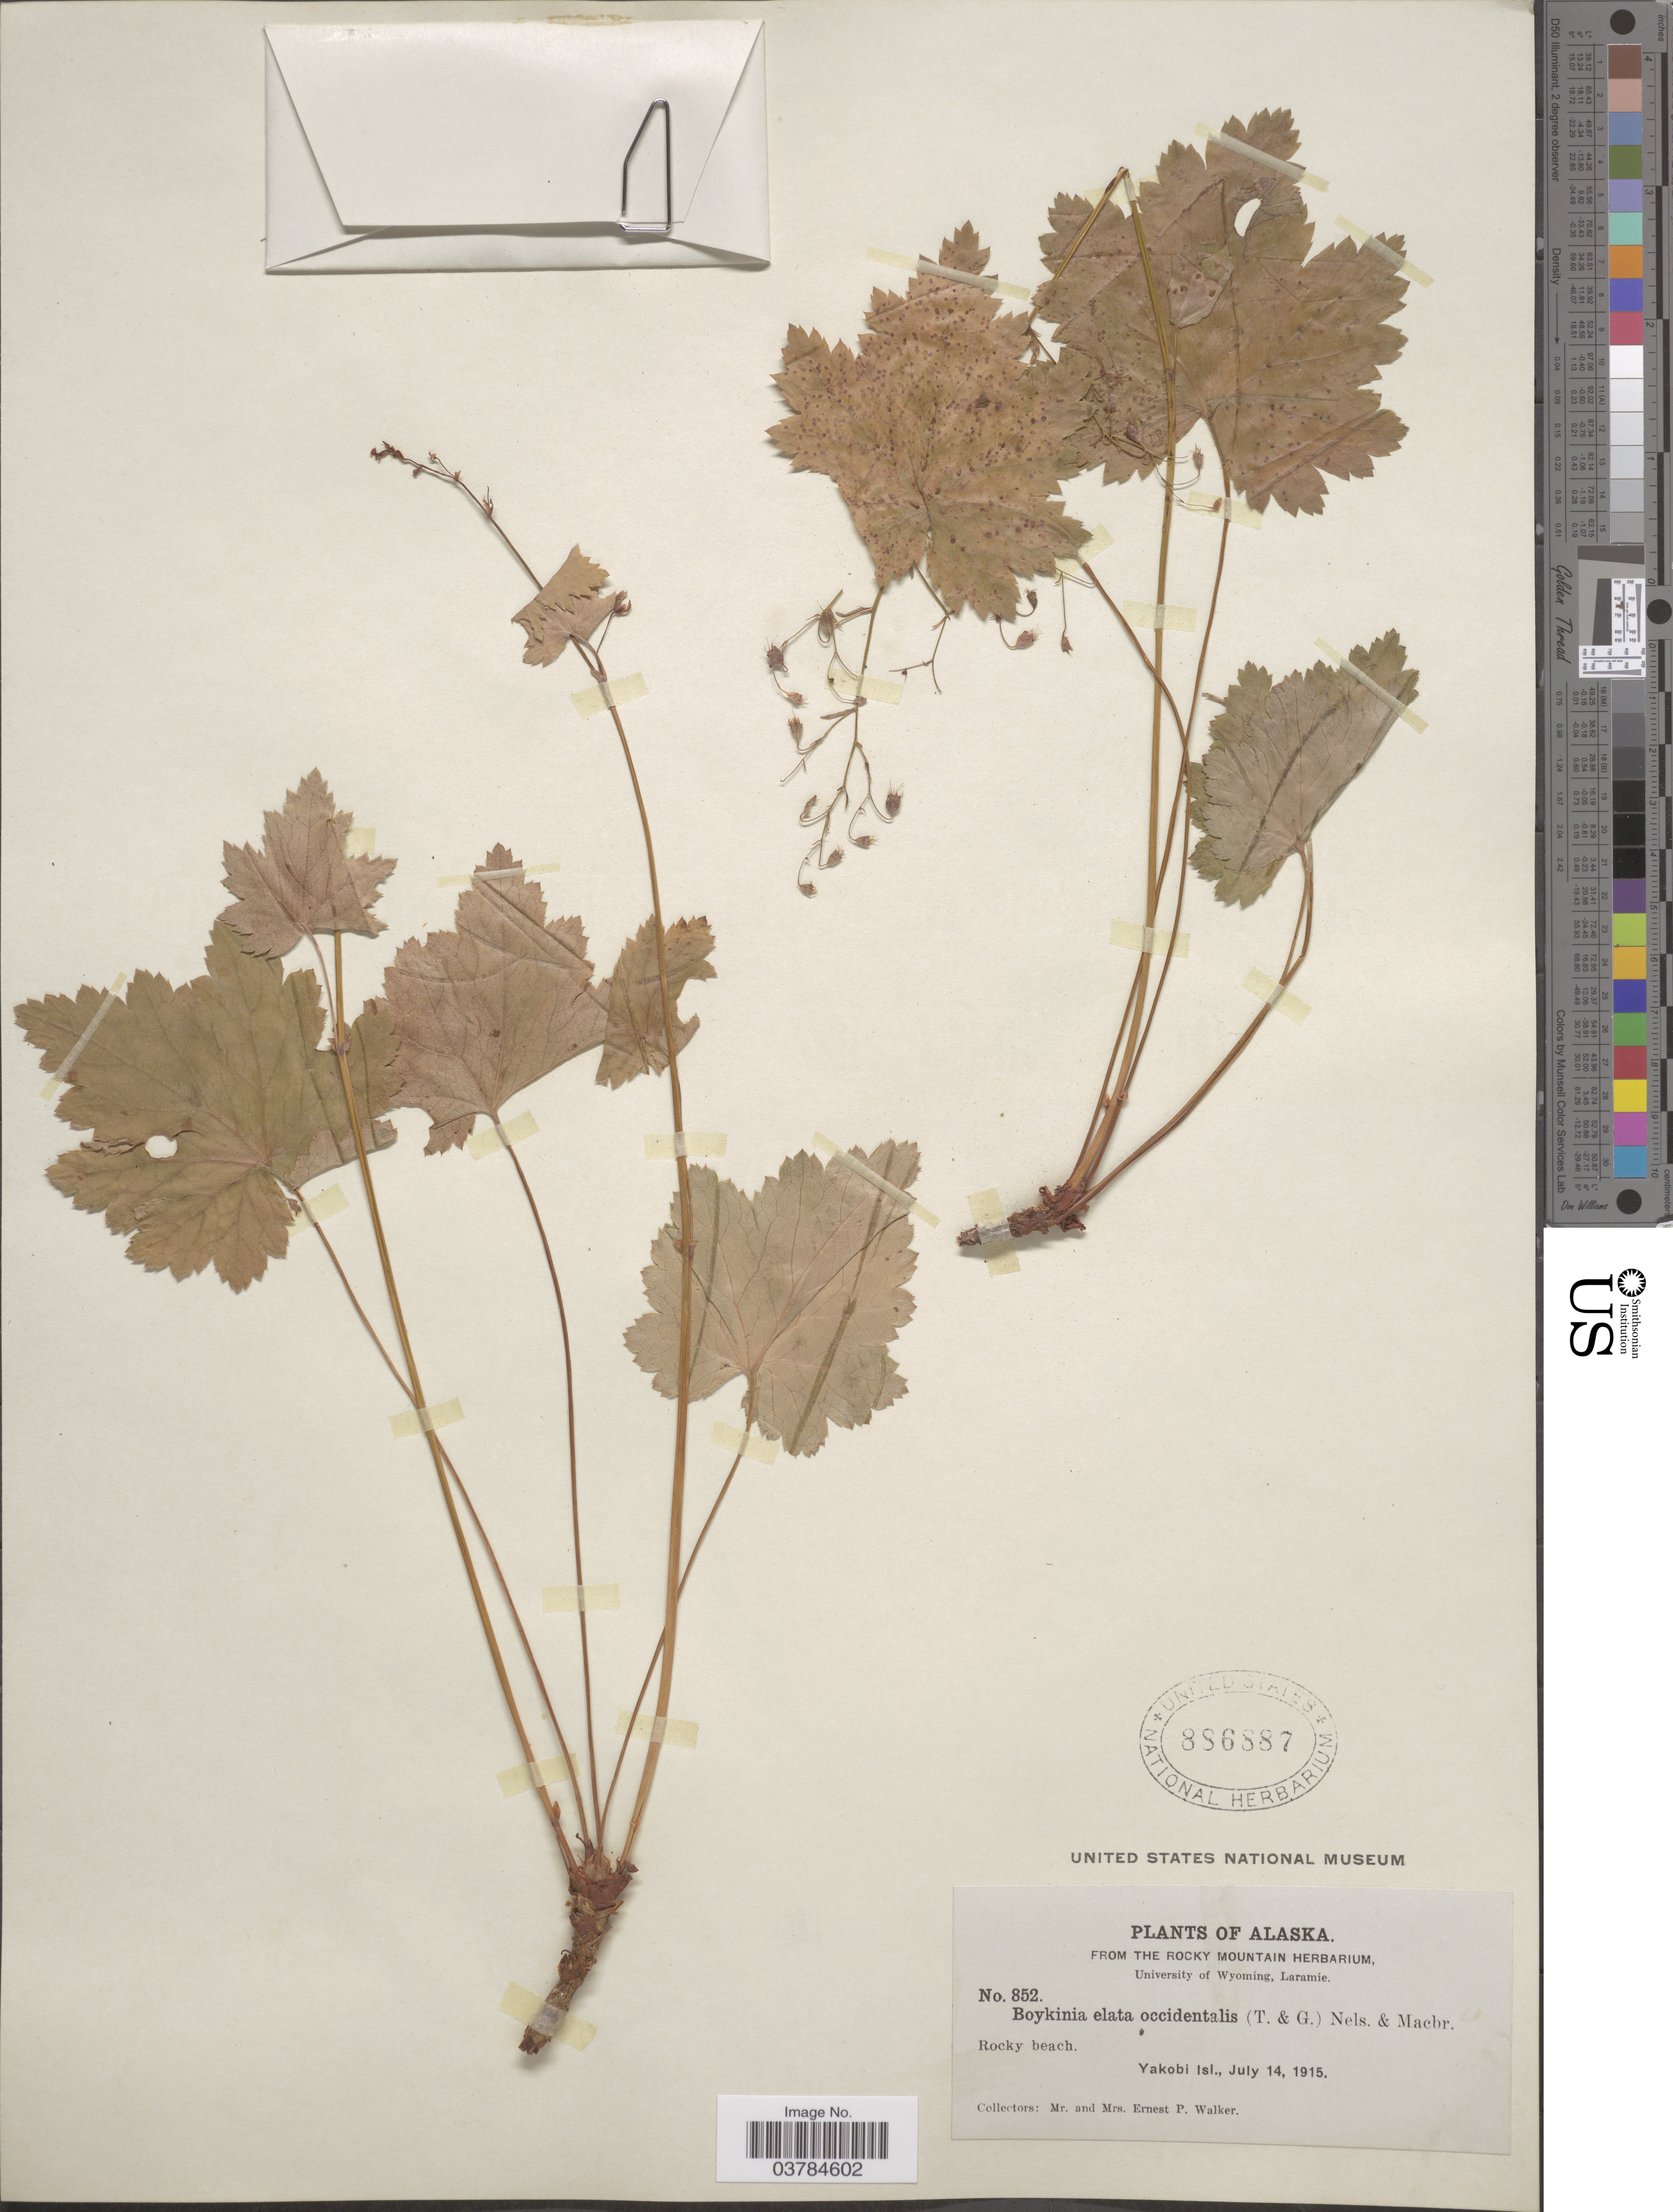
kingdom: Plantae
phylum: Tracheophyta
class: Magnoliopsida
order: Saxifragales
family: Saxifragaceae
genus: Heuchera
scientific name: Heuchera glabra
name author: Willd. ex Roem. & Schult.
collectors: E. P. Walker & E. Walker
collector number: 852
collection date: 1915-07-14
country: United States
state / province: Alaska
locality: Rocky beach. Yakobi Isl.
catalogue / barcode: US 886887